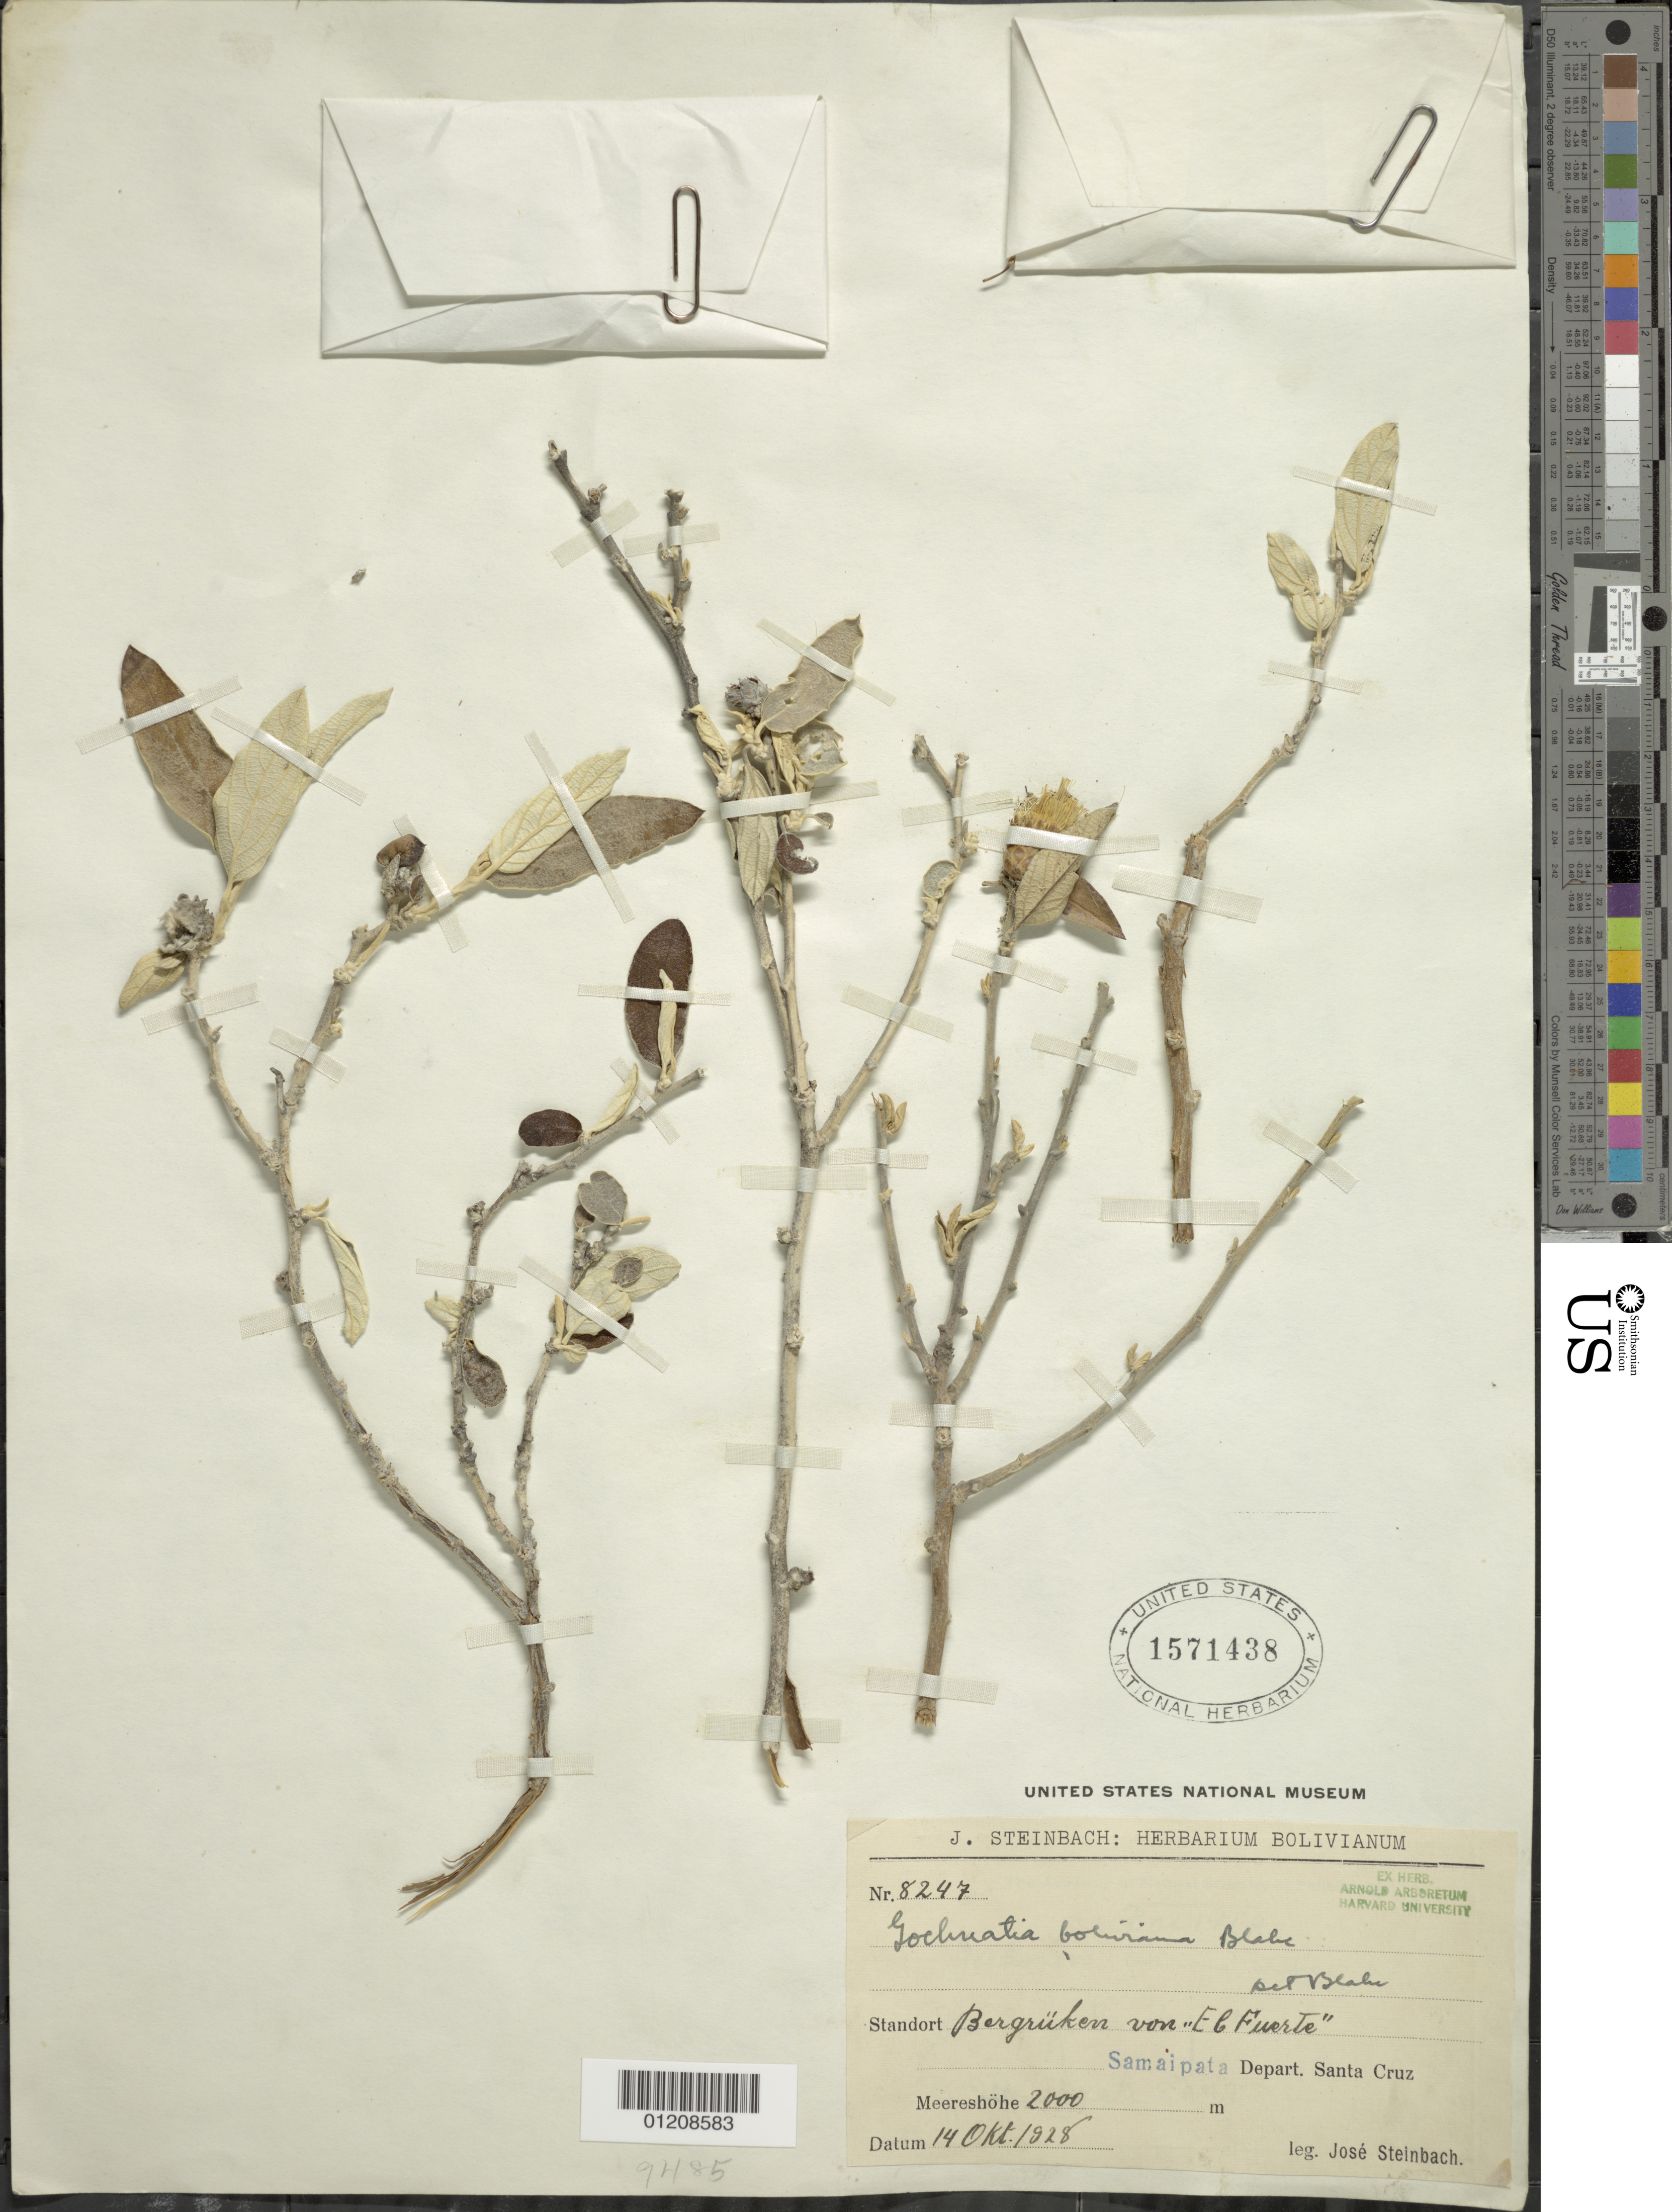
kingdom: Plantae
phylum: Tracheophyta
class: Magnoliopsida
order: Asterales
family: Asteraceae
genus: Gochnatia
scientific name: Gochnatia boliviana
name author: S.F. Blake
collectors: J. Steinbach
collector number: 8247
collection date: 1928-10-14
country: Bolivia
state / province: Santa Cruz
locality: Samaipata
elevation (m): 2000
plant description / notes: Bergruken van "E.C. Fuerte"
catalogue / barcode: US 1571438